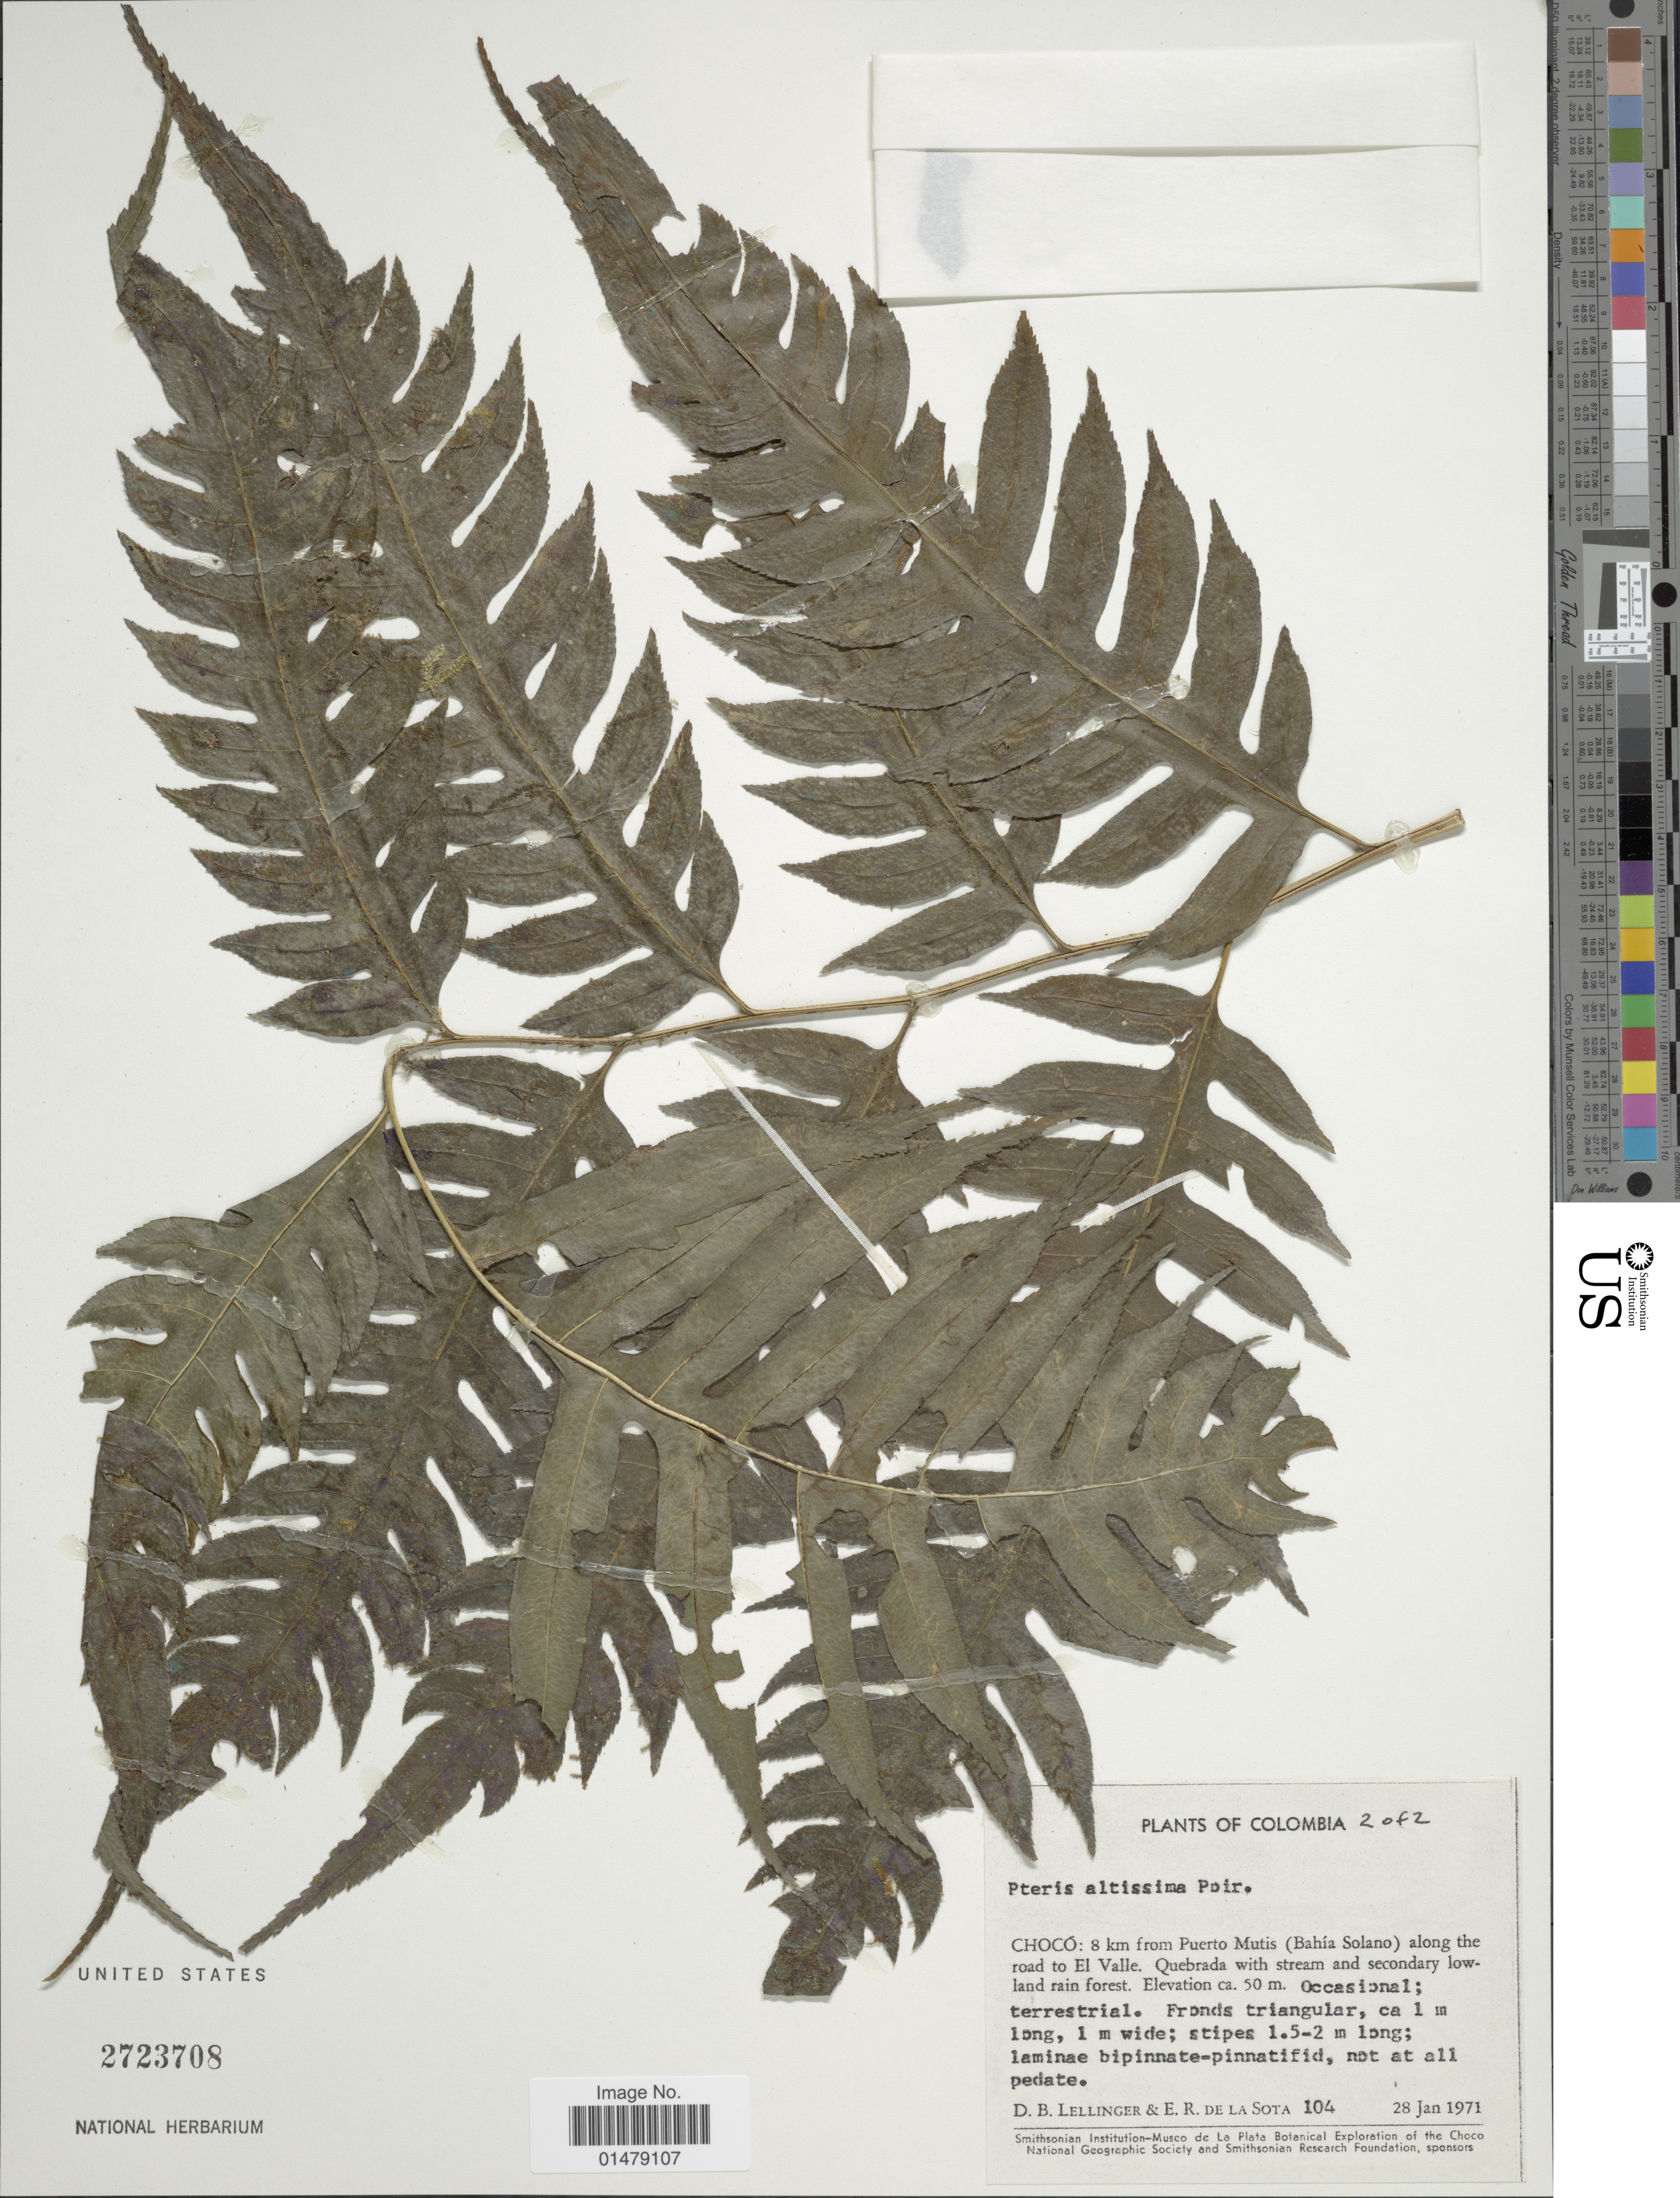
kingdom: Plantae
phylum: Tracheophyta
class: Polypodiopsida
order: Polypodiales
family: Pteridaceae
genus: Pteris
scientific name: Pteris altissima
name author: Poir.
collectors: D. B. Lellinger & E. R. de la Sota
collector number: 104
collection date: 1971-01-28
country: Colombia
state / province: Chocó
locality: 8 km from Puerto Mutis (Bahia Solano) along the road to El Valle.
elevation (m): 50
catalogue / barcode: US 2723708